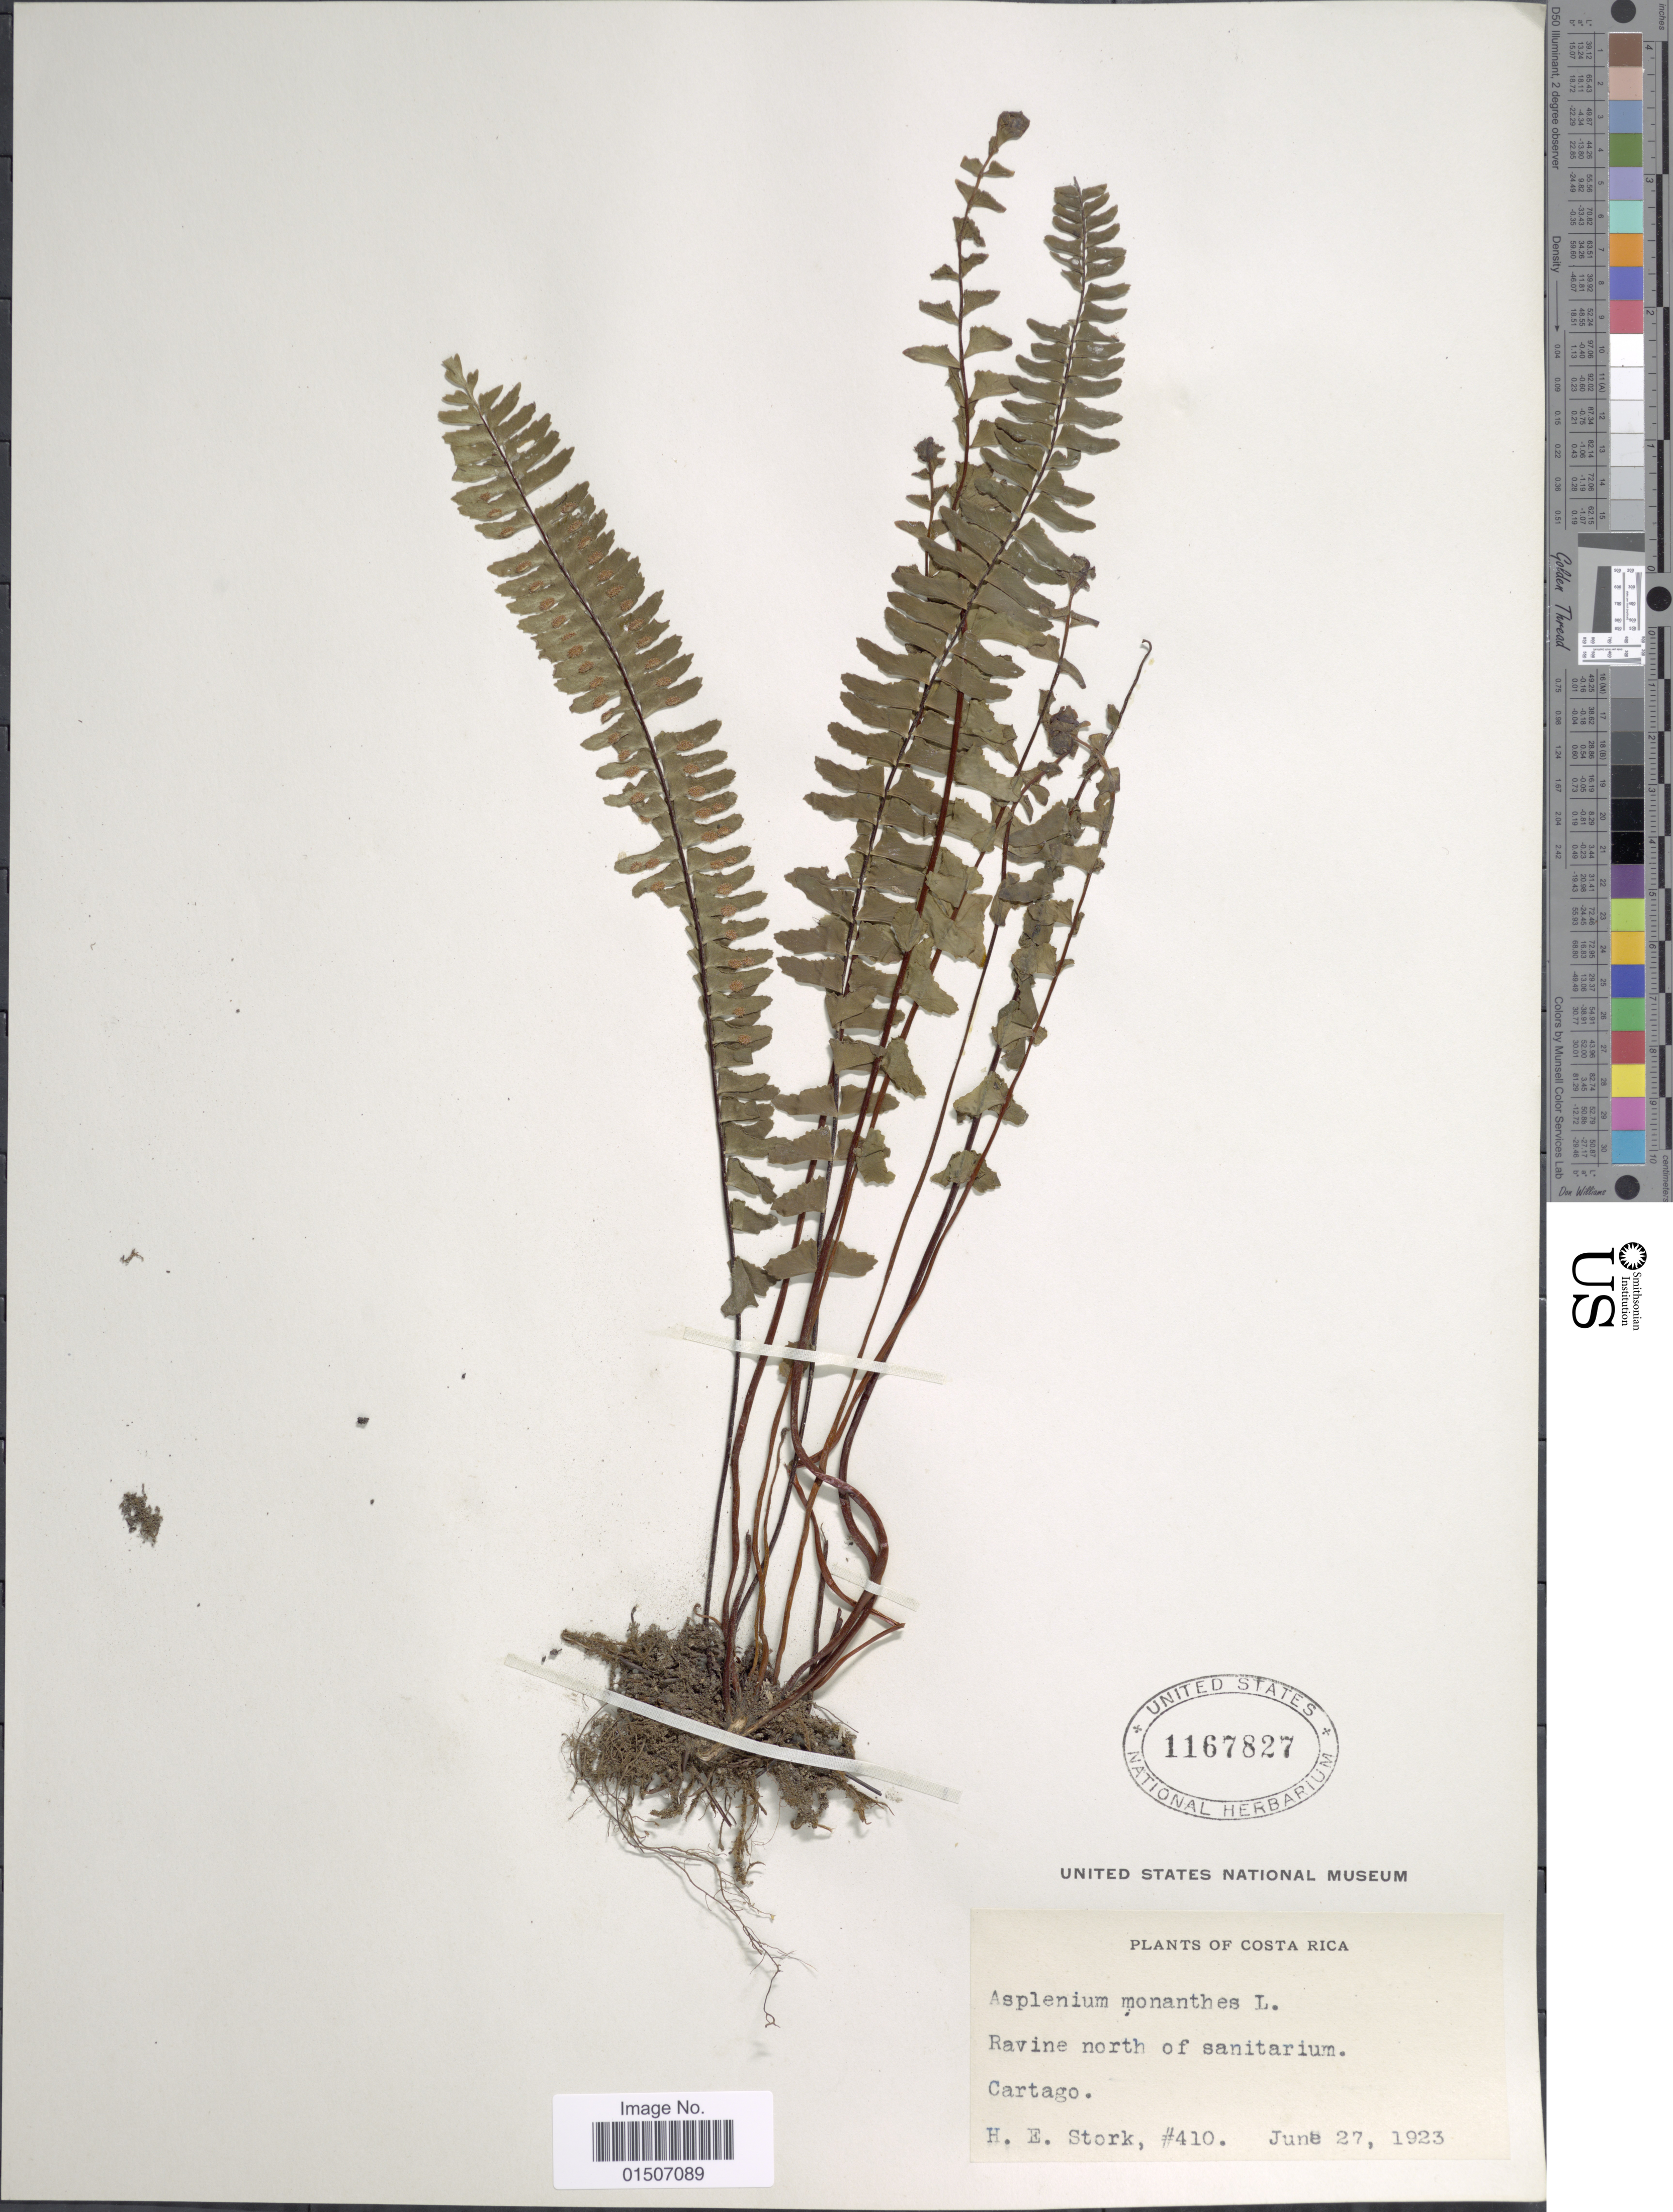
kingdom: Plantae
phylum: Tracheophyta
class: Polypodiopsida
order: Polypodiales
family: Aspleniaceae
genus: Asplenium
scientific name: Asplenium monanthes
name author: L.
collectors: H. E. Stork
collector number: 410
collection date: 1923-06-27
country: Costa Rica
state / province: Cartago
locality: Ravine north of sanitarum, Cartago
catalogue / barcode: US 1167827